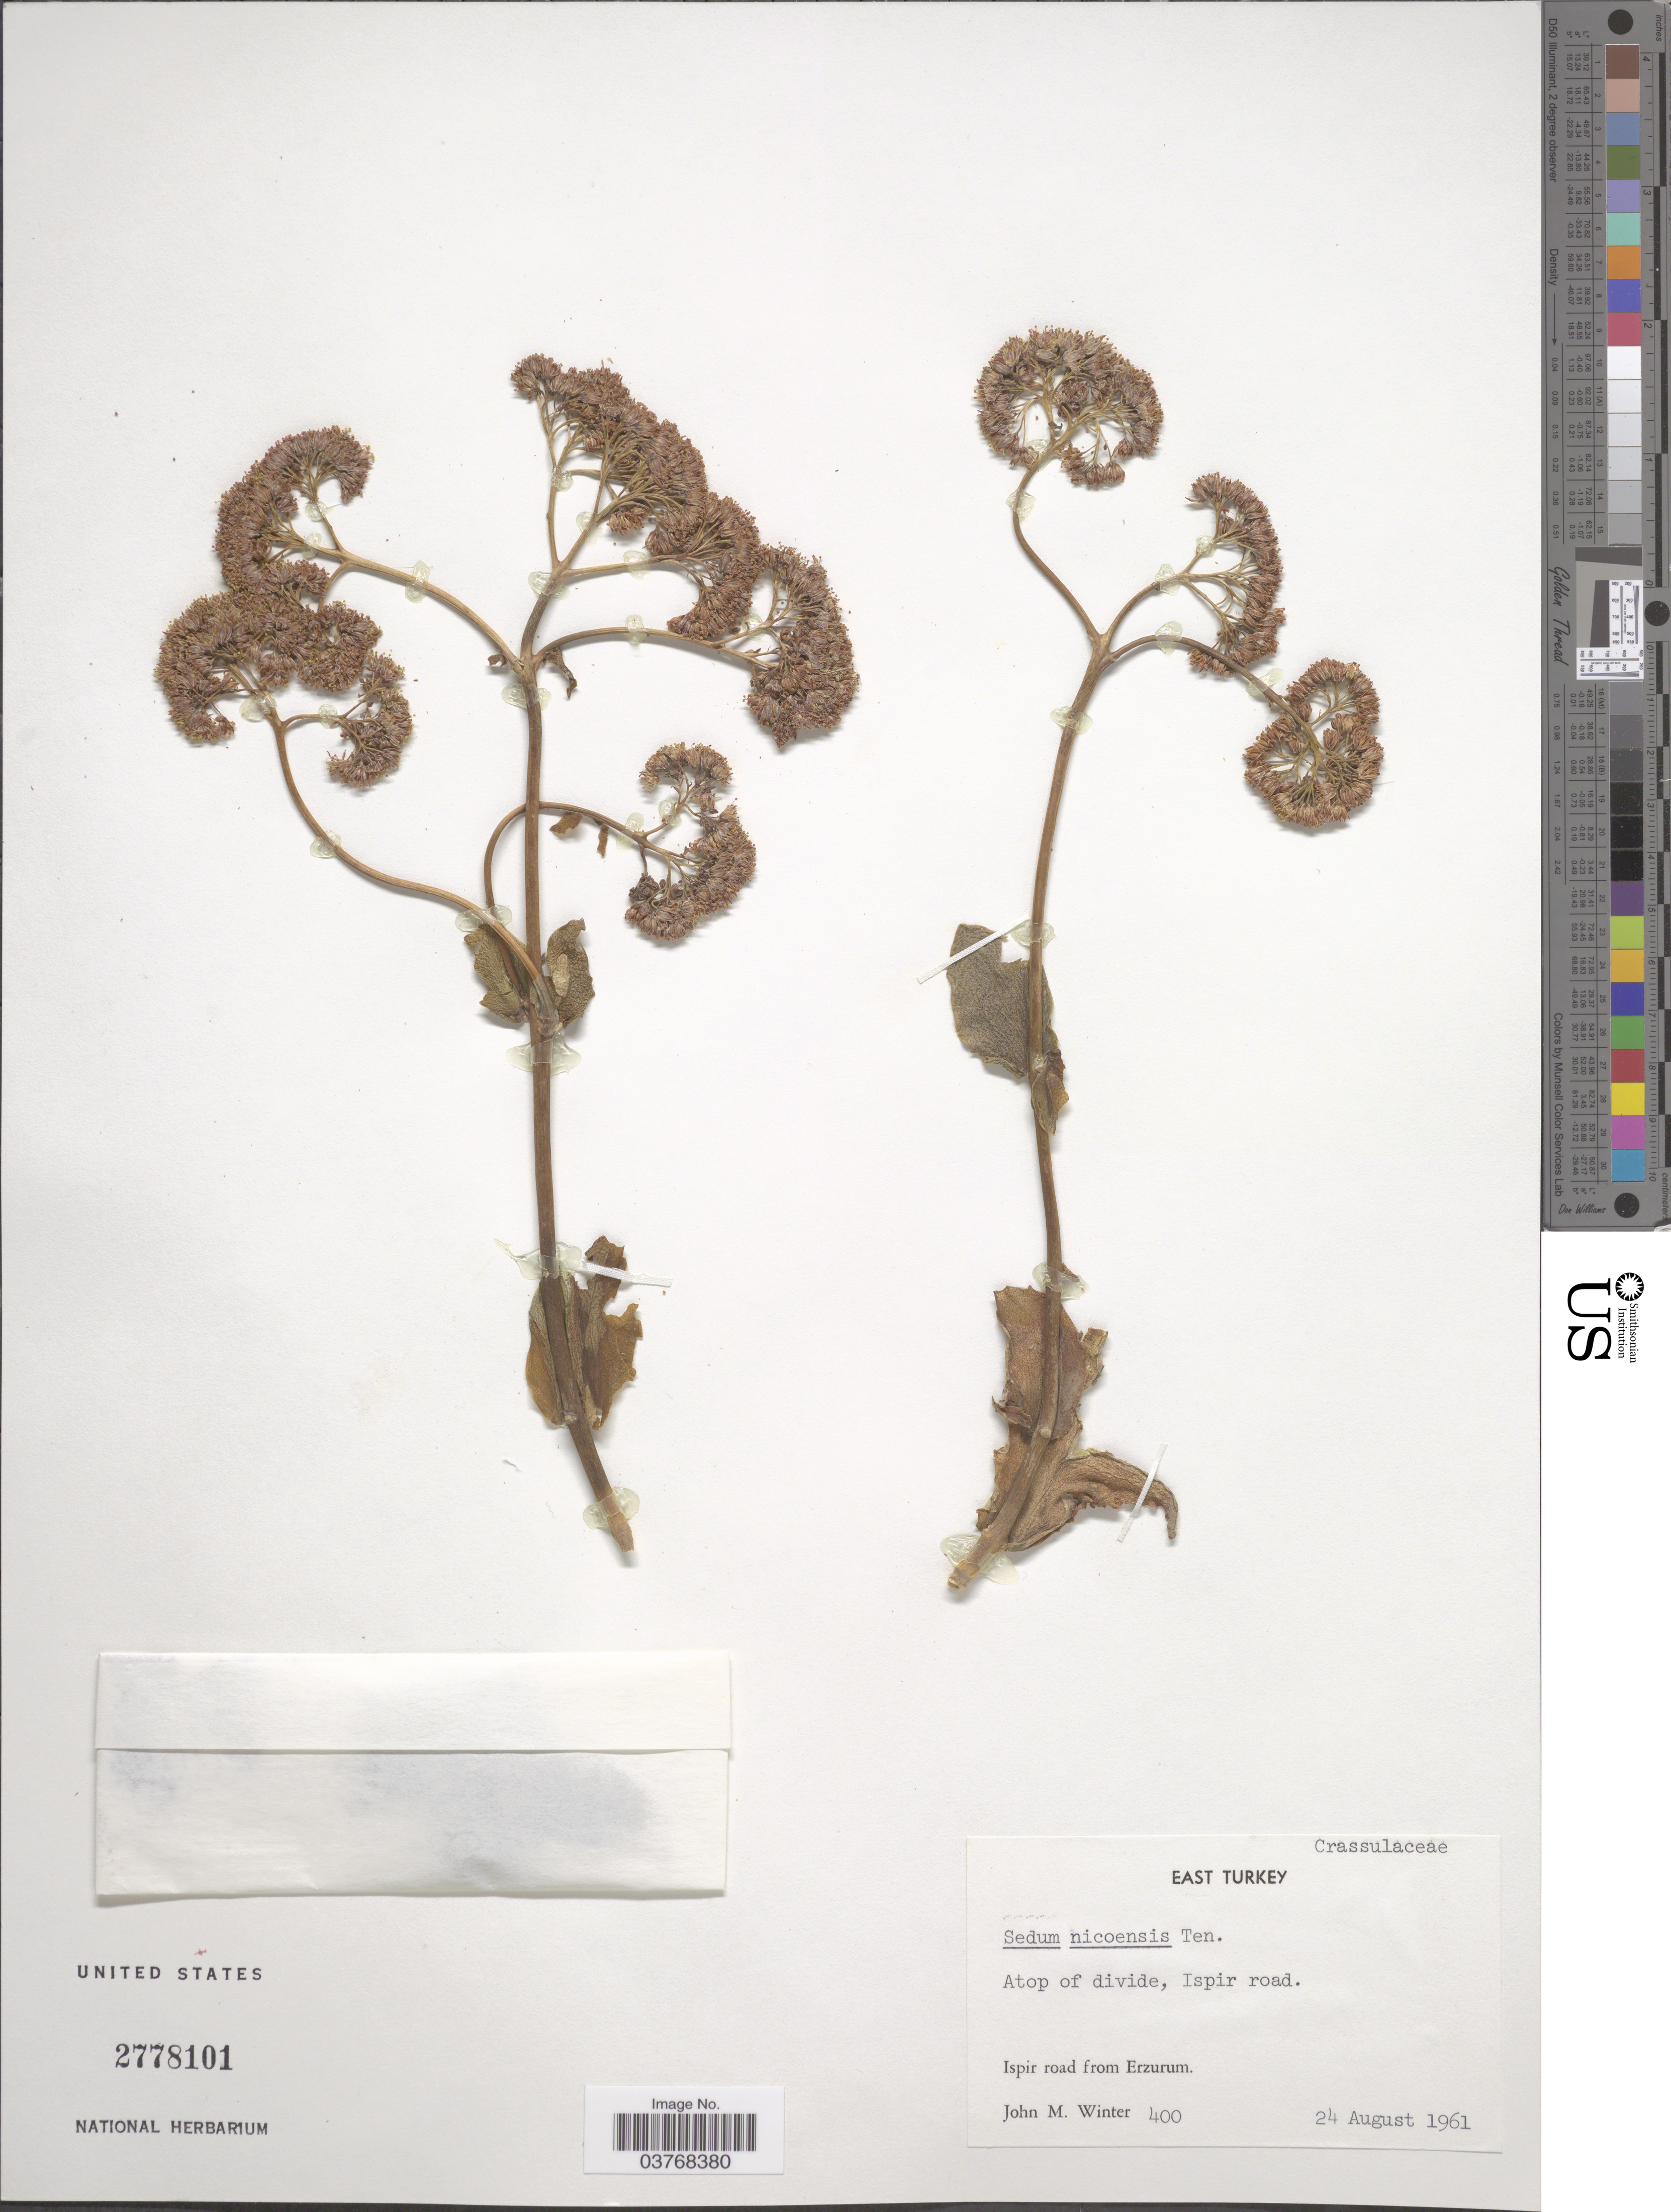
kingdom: Plantae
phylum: Tracheophyta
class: Magnoliopsida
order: Saxifragales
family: Crassulaceae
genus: Sedum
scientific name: Sedum nicaeense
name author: All.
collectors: J. M. Winter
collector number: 400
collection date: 1961-08-24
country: Turkey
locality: East Turkey. Atop of divide, Ispit road. Ispir road from Erzurum.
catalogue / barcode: US 2778101